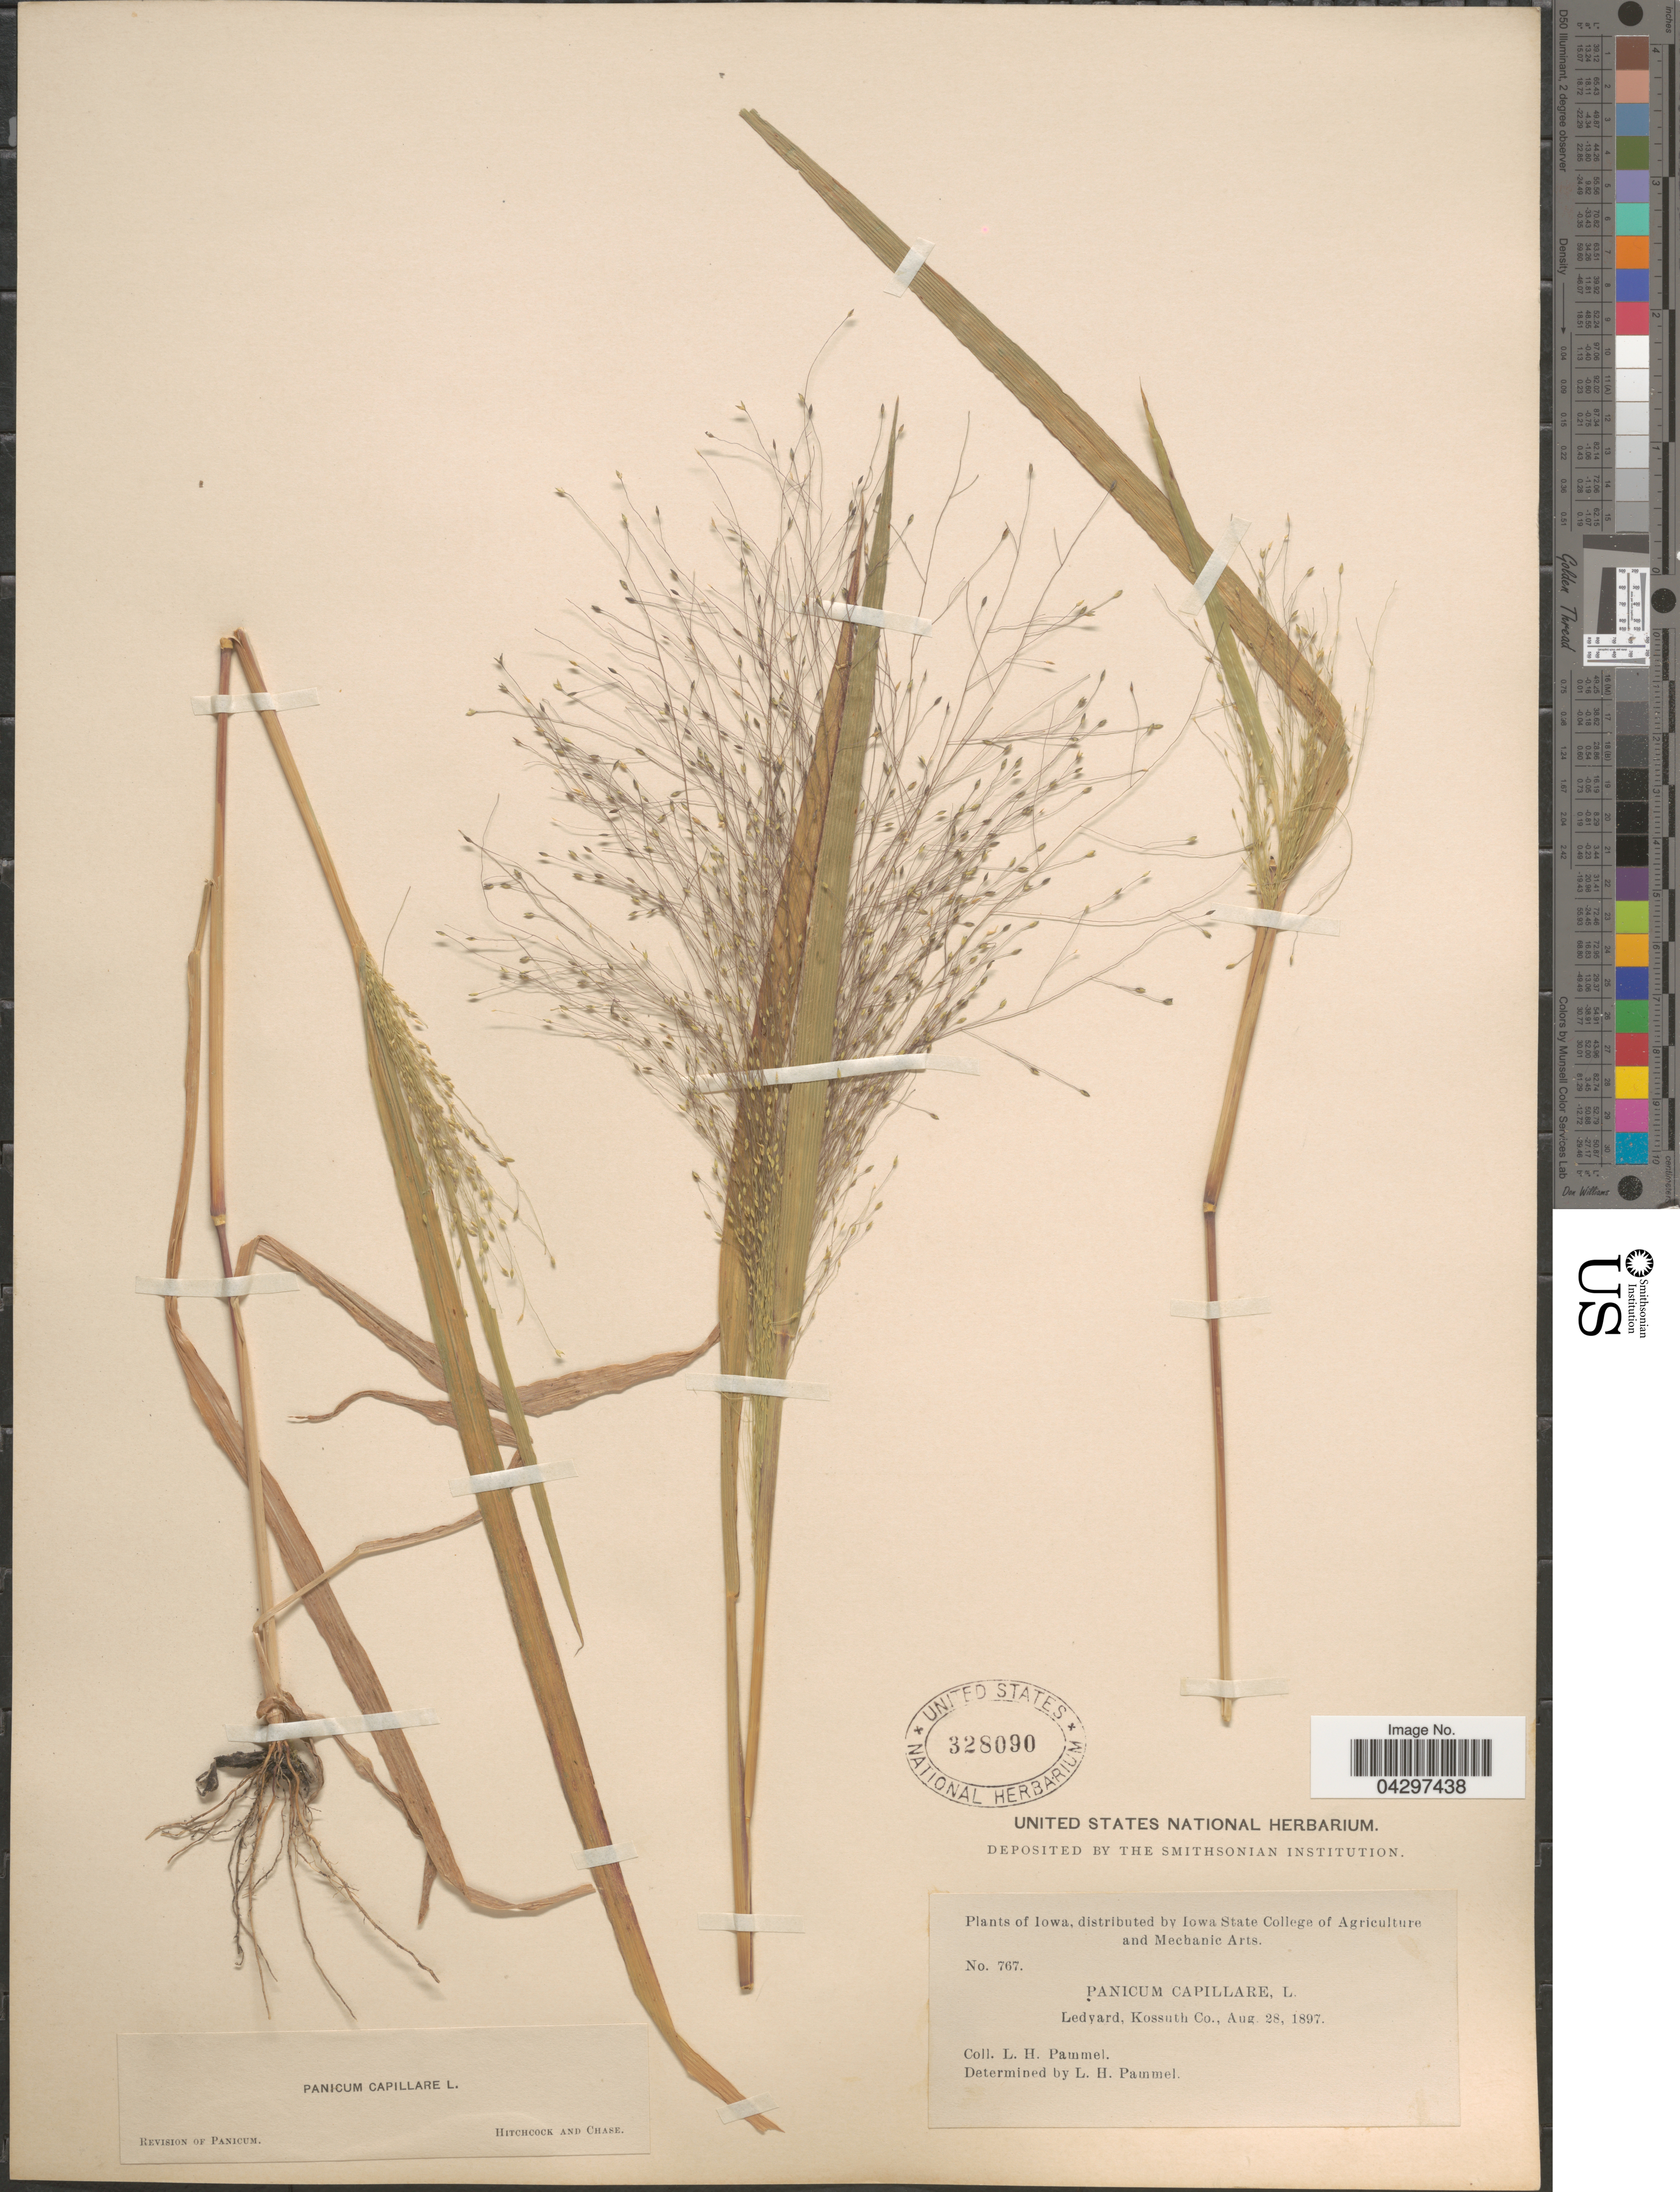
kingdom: Plantae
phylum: Tracheophyta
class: Liliopsida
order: Poales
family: Poaceae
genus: Panicum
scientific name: Panicum capillare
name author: L.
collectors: L. Pammel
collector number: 767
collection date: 1897-08-28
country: United States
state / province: Iowa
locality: Ledyard, Kossuth Co.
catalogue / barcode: US 328090